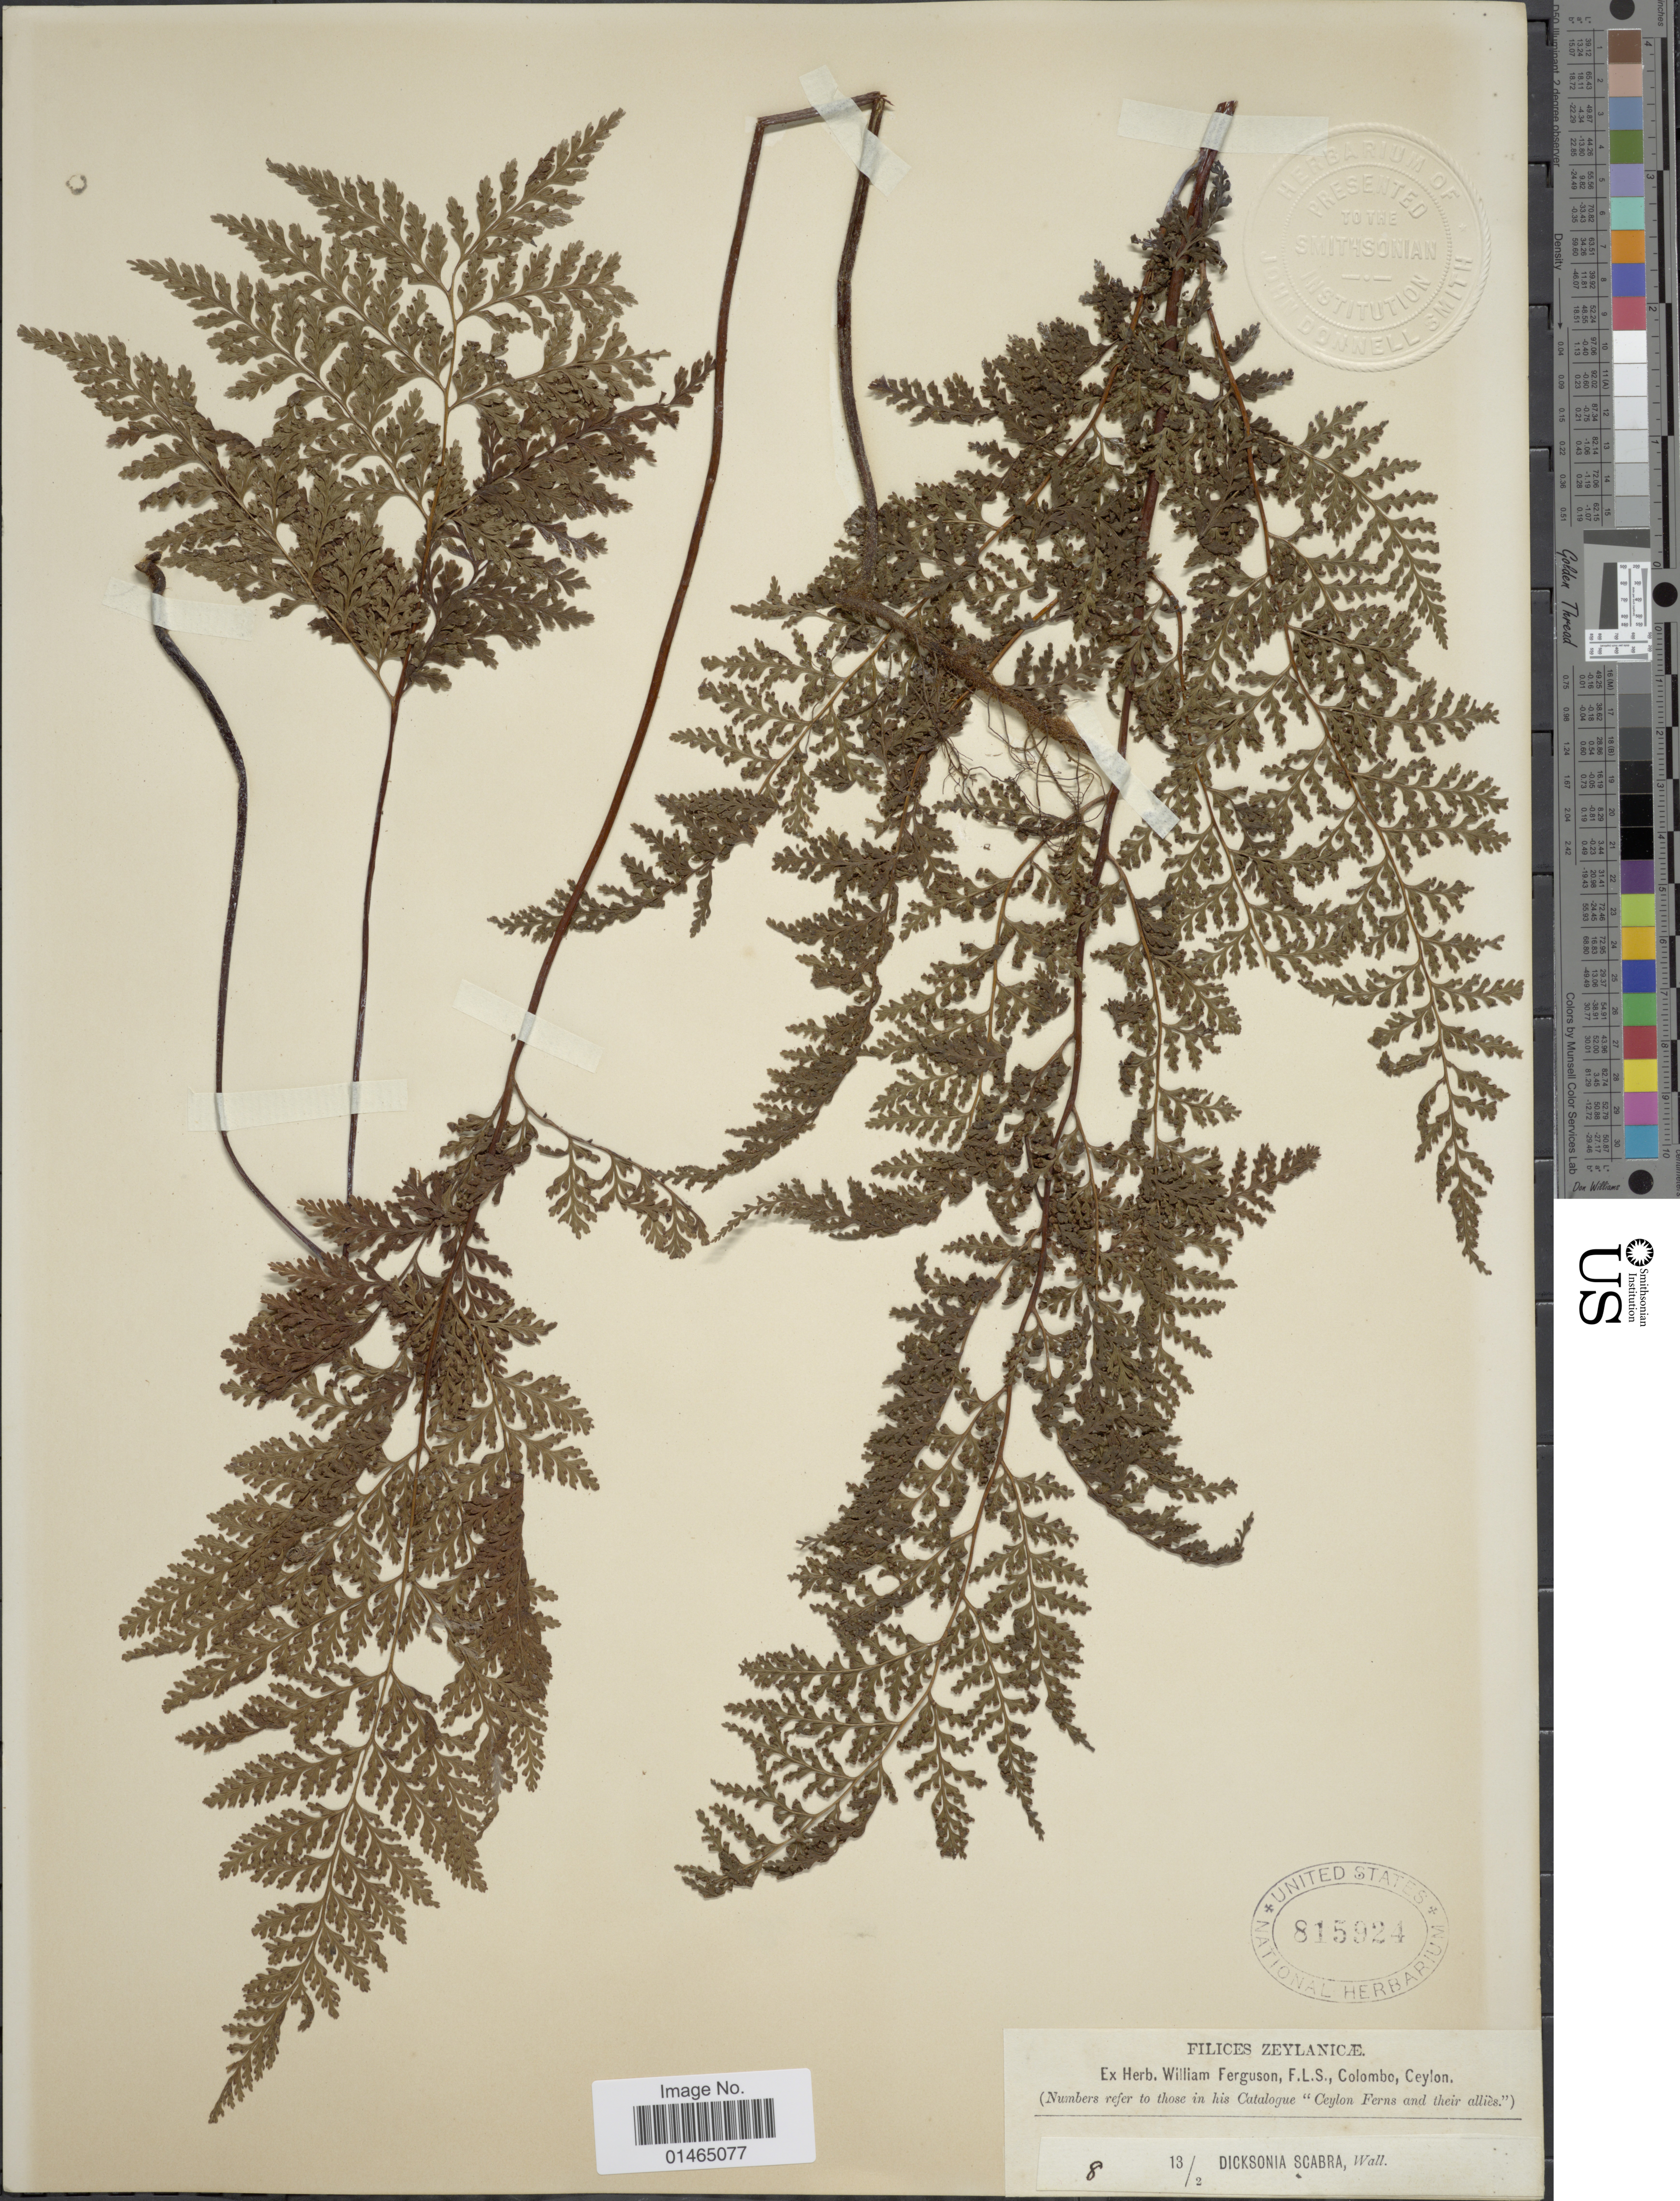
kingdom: Plantae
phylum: Tracheophyta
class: Polypodiopsida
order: Polypodiales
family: Dennstaedtiaceae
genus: Dennstaedtia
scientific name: Dennstaedtia scabra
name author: (Wall. ex Hook.) T. Moore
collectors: ex herb. W. Ferguson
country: Sri Lanka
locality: Filices Zeylanicæ, Ceylon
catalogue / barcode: US 815924